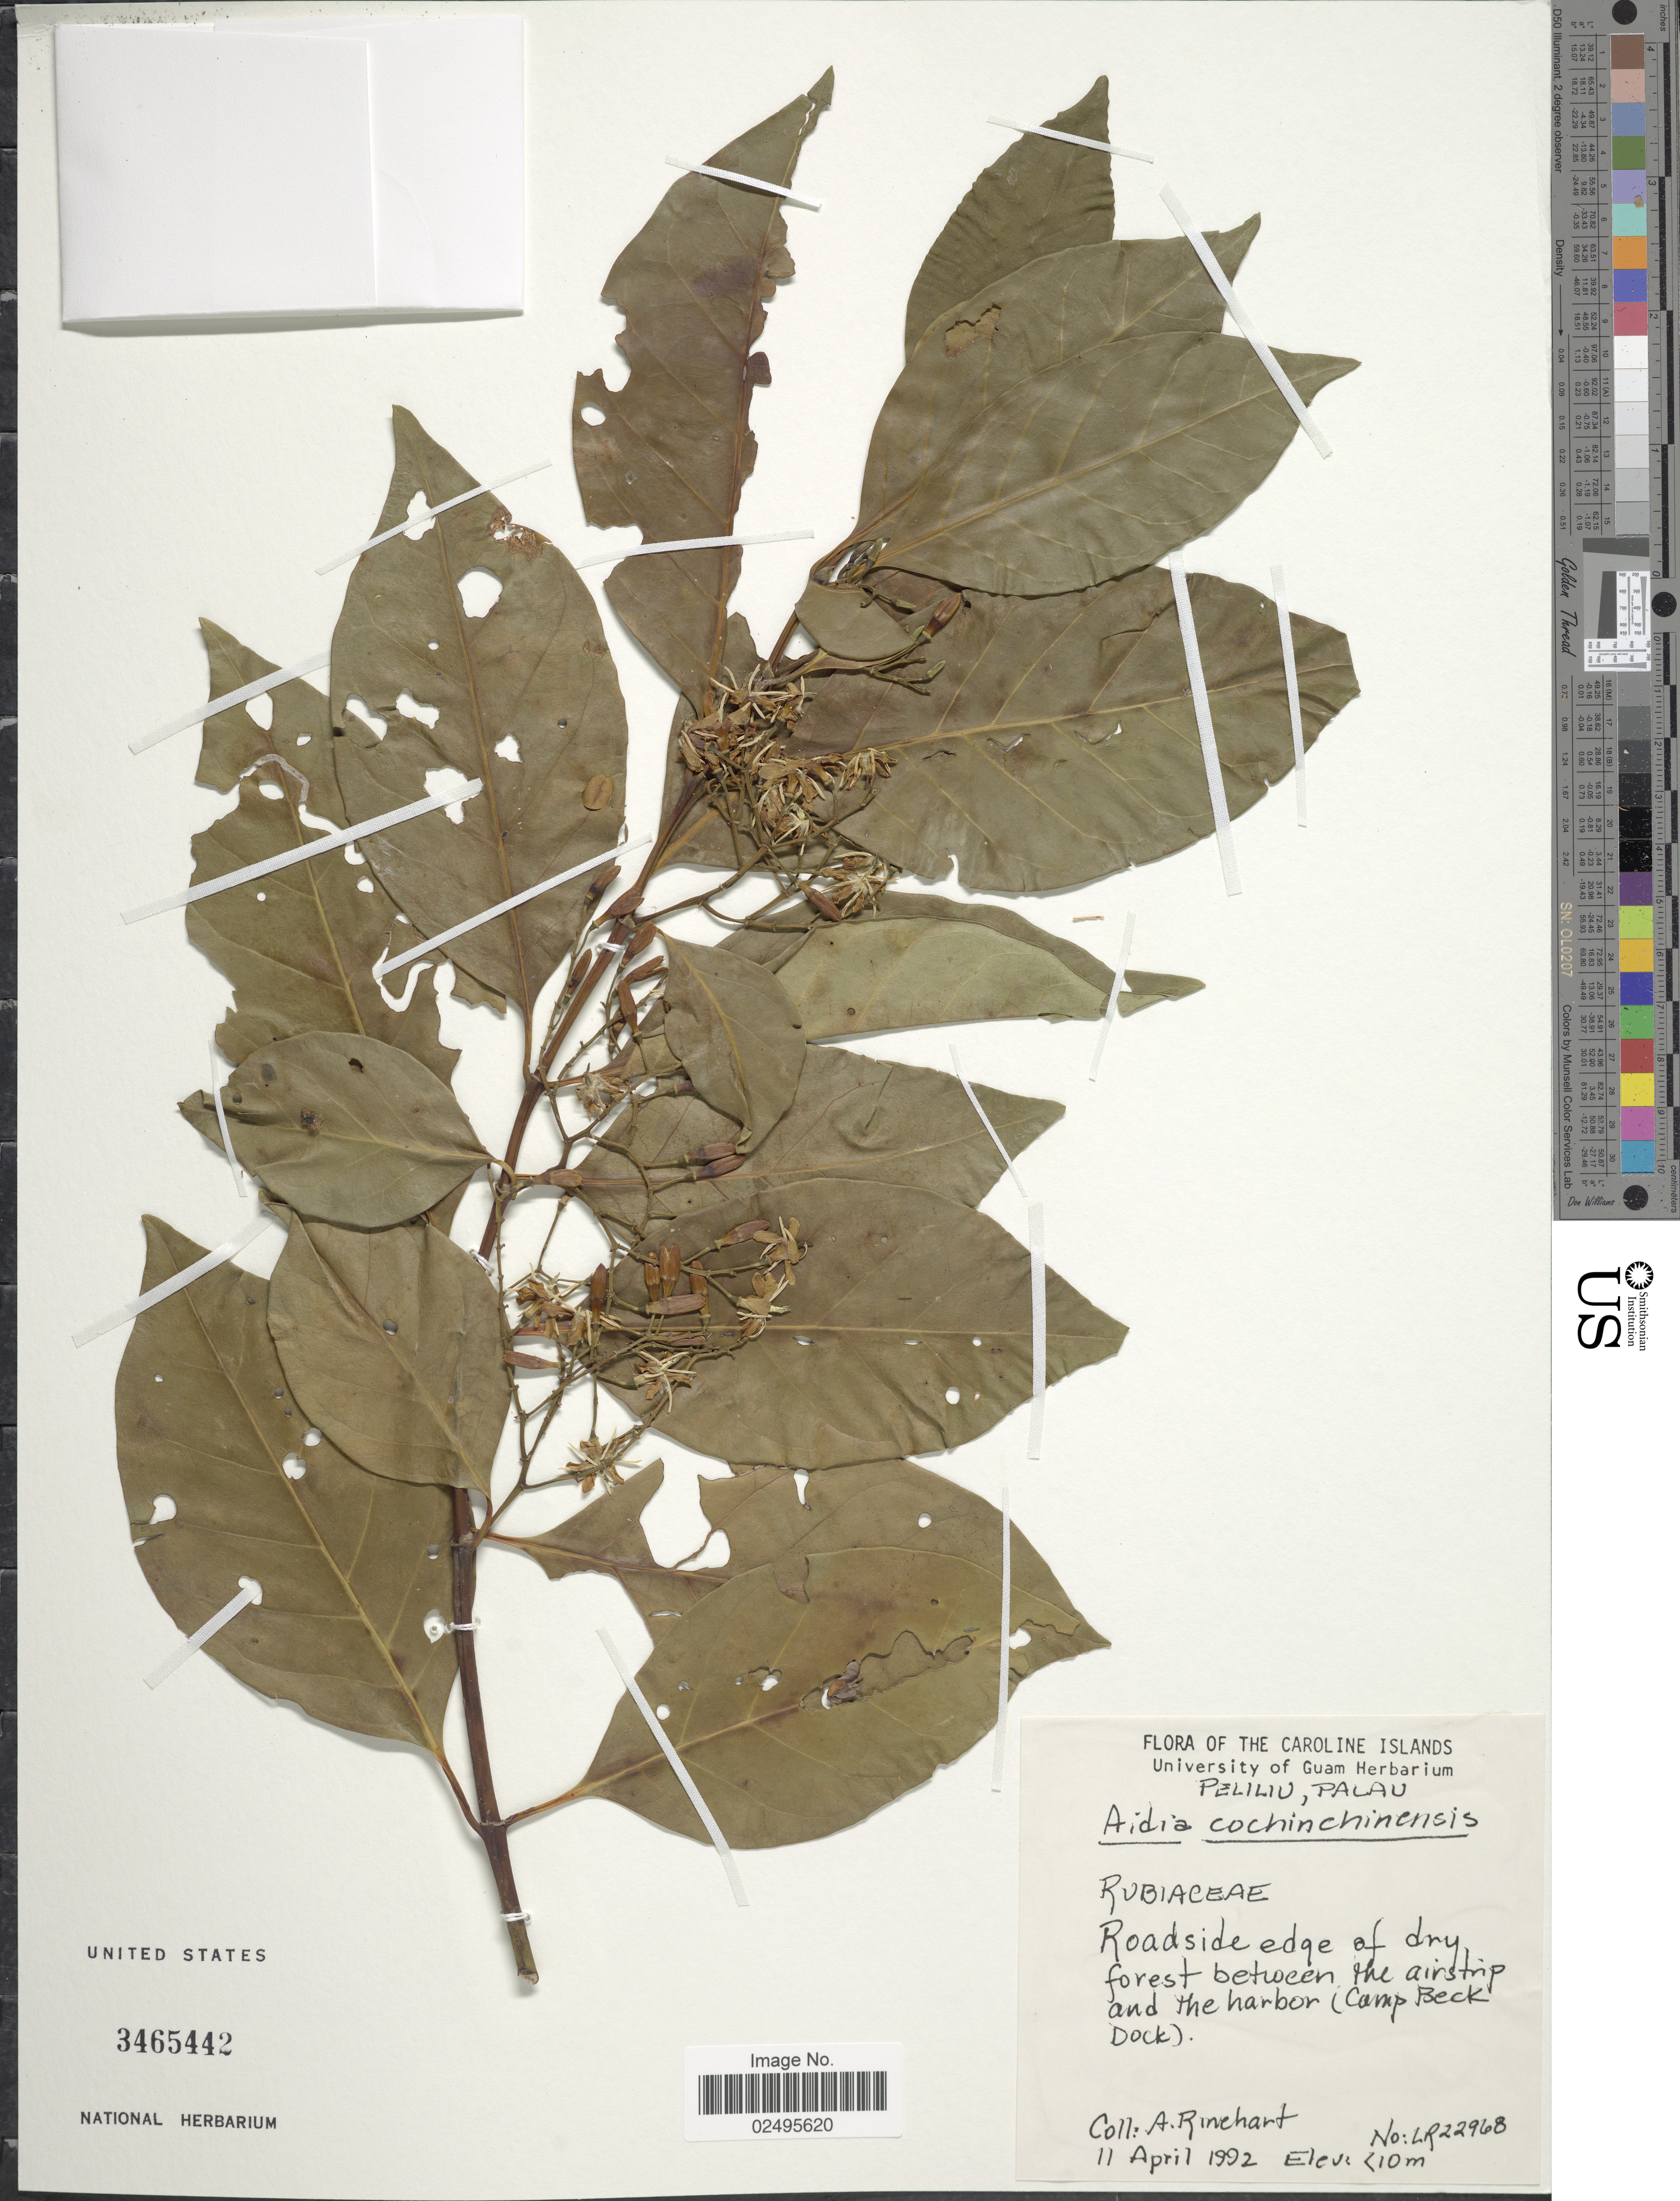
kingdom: Plantae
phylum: Tracheophyta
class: Magnoliopsida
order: Gentianales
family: Rubiaceae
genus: Aidia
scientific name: Aidia graeffei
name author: (Reinecke) Tirveng.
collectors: A. Rinehart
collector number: LR22968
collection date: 1992-04-11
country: Palau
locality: The Caroline Islands. Peliliu, Palau Forest between the airstrip and the harbor (Camp Beck Dock)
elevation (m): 10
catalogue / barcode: US 3465442